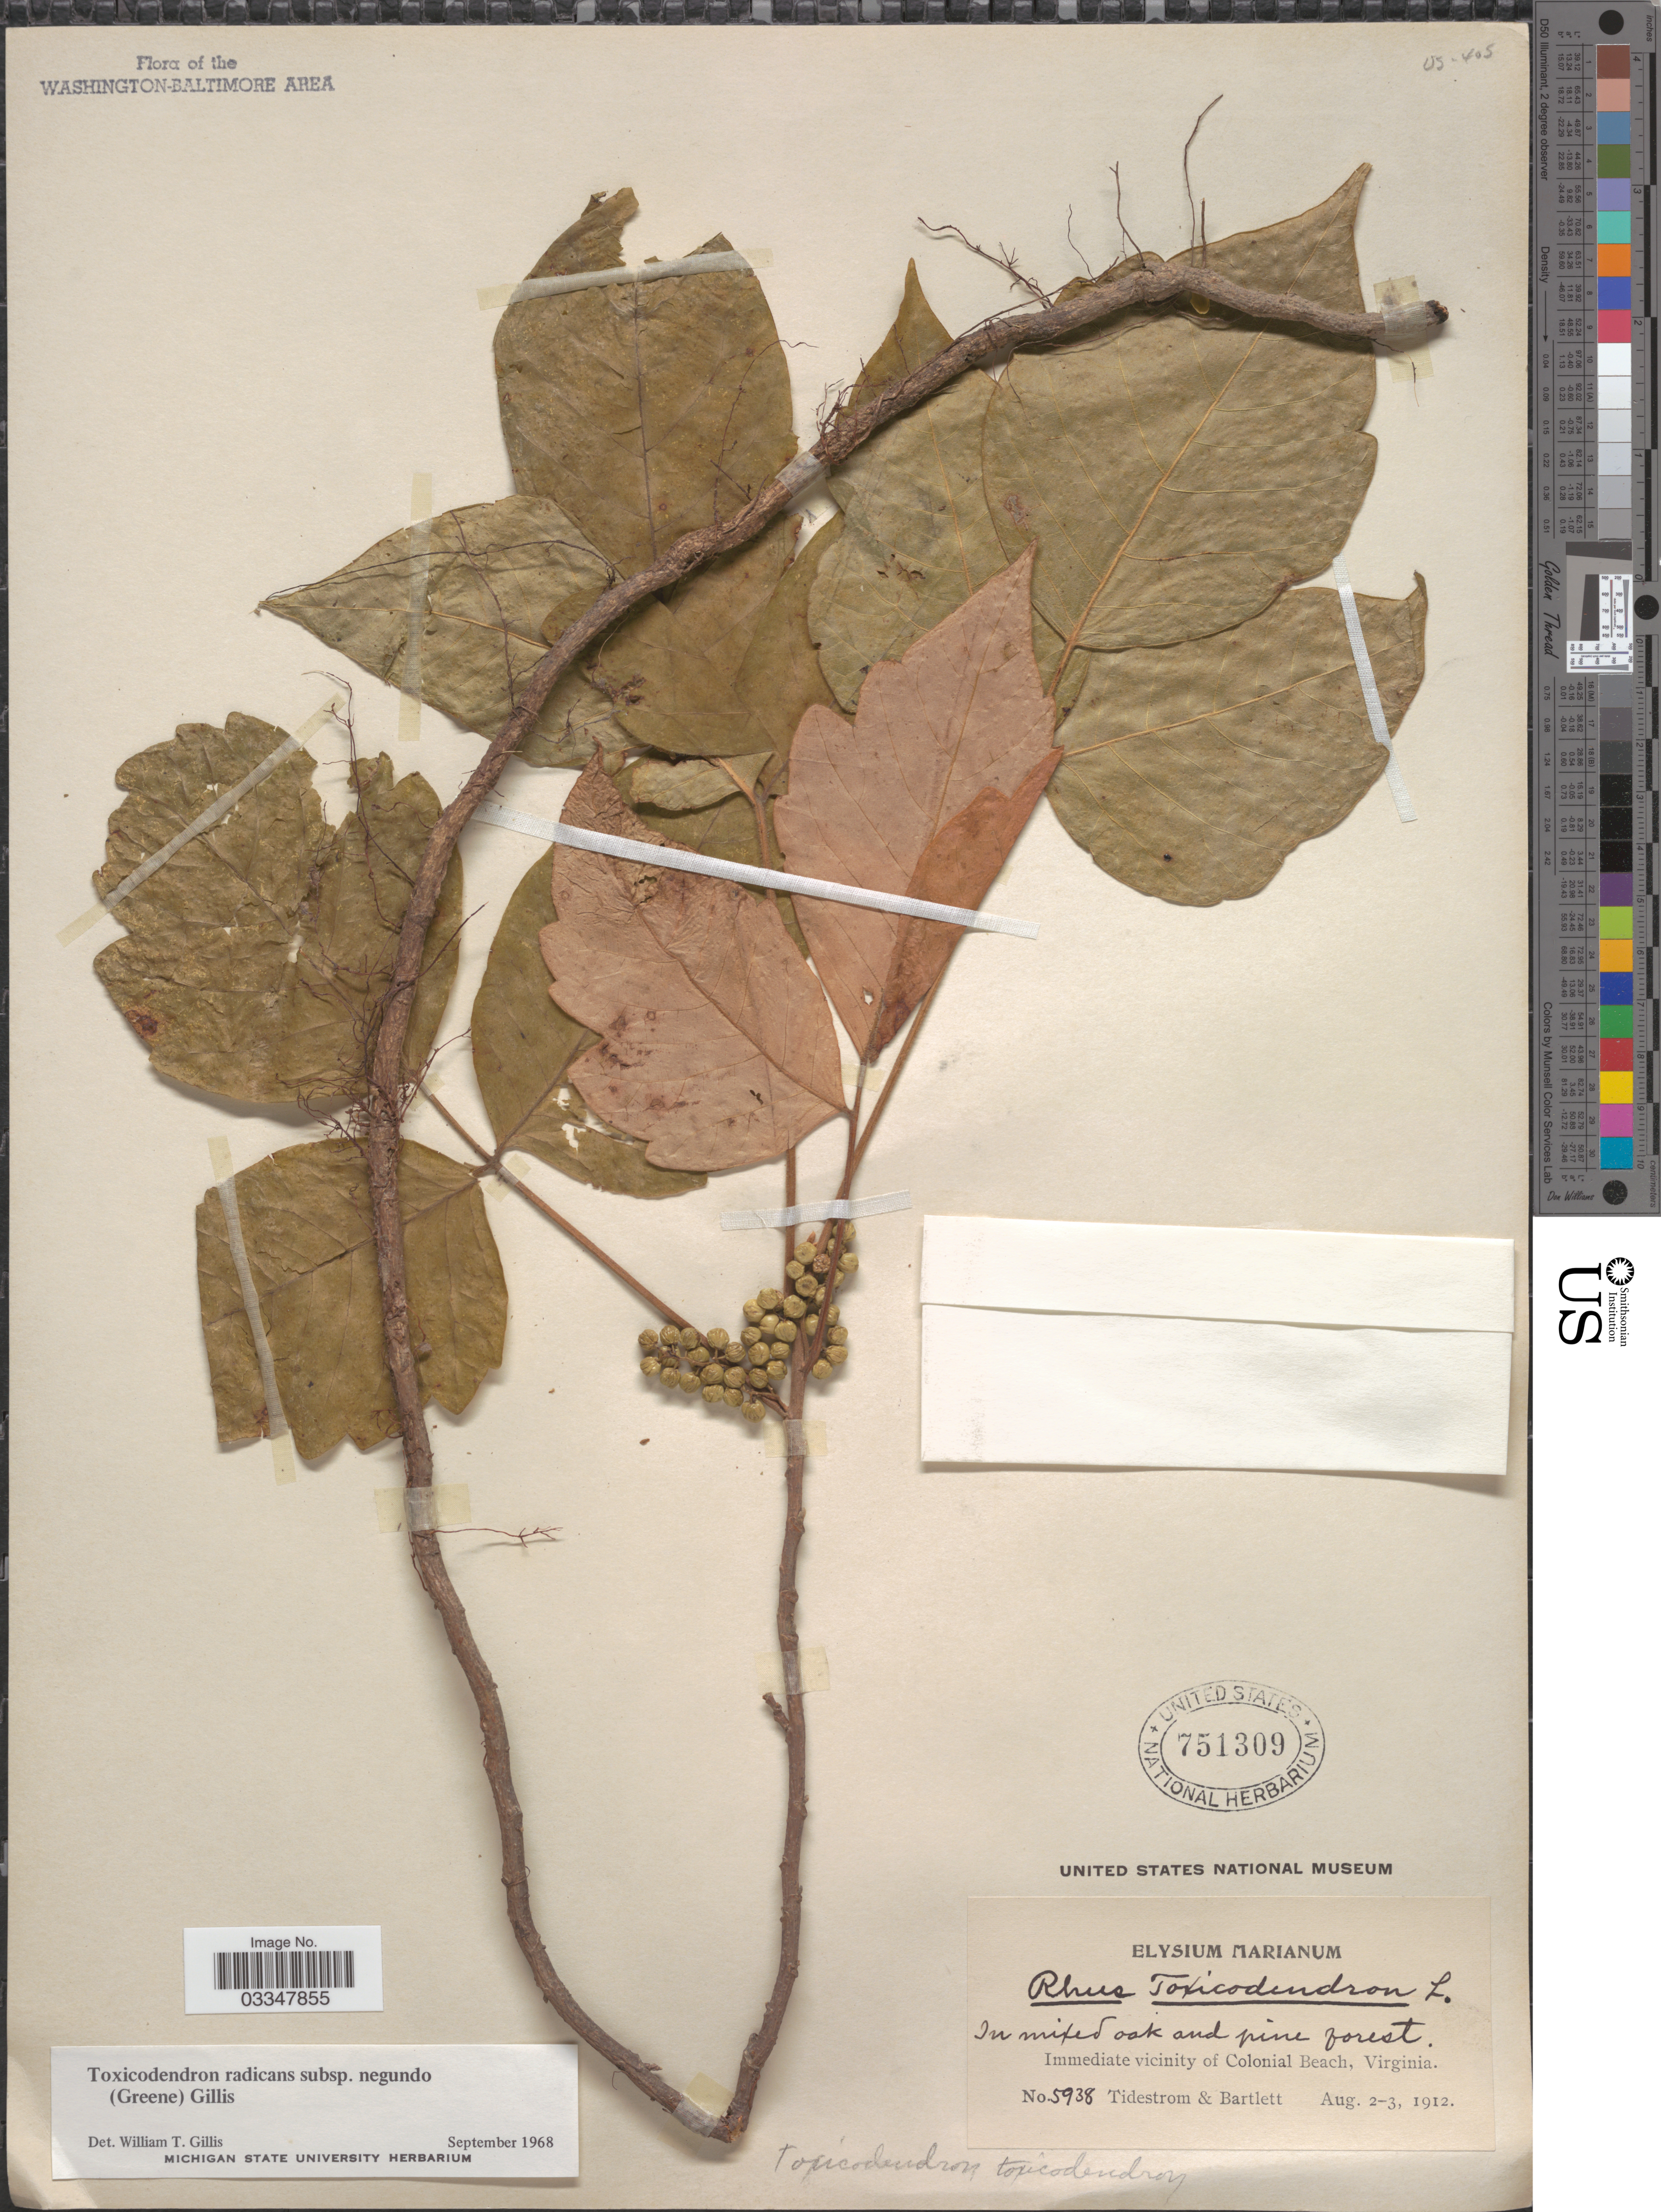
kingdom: Plantae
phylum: Tracheophyta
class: Magnoliopsida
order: Sapindales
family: Anacardiaceae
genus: Toxicodendron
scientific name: Toxicodendron radicans subsp. negundo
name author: (Greene) Gillis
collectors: I. F. Tidestrom & Bartlett, --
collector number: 5938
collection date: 1912-08-02/1912-08-03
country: United States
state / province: Virginia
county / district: Westmoreland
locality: Immediate vicinity of Colonial Beach.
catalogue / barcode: US 751309